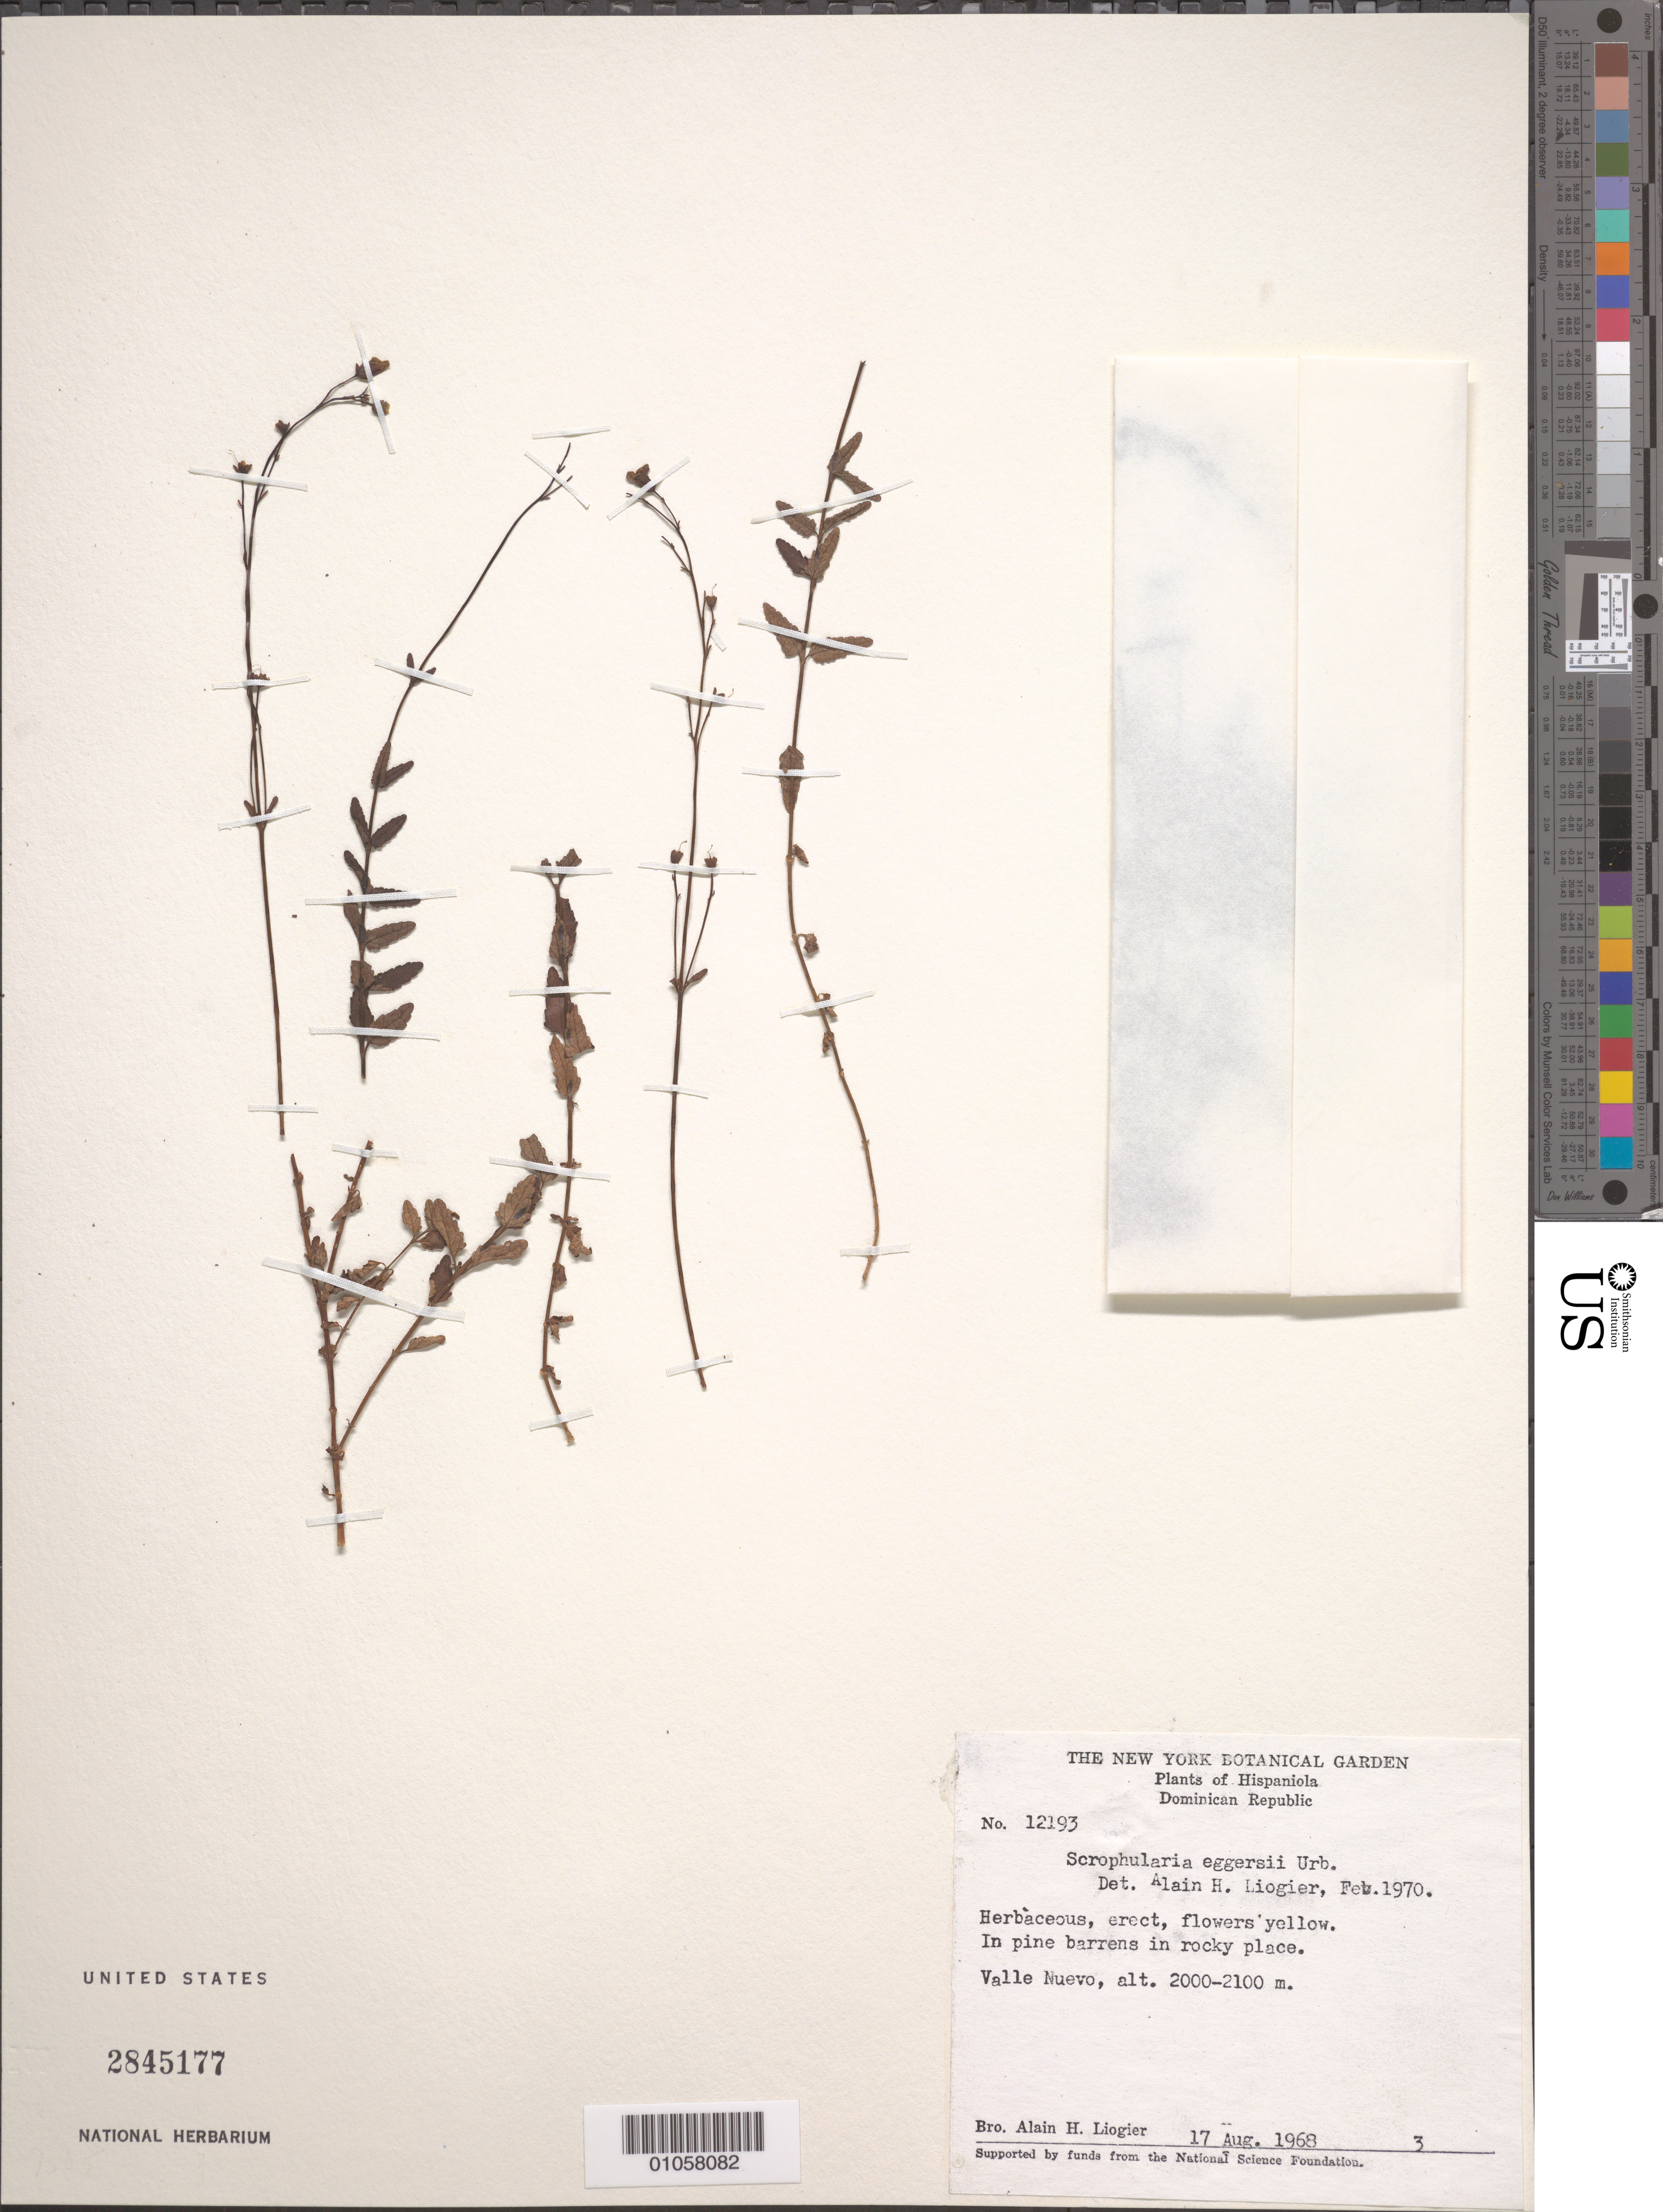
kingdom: Plantae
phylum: Tracheophyta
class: Magnoliopsida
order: Lamiales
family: Scrophulariaceae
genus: Scrophularia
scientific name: Scrophularia eggersii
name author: Urb.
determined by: Liogier, Alain H.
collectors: A. H. Liogier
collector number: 12193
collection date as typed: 17 Aug 1968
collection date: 1968-08-17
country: Dominican Republic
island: Hispaniola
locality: Valle Nuevo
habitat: In pine barrens in rocky place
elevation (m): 2000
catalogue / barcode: US 2845177